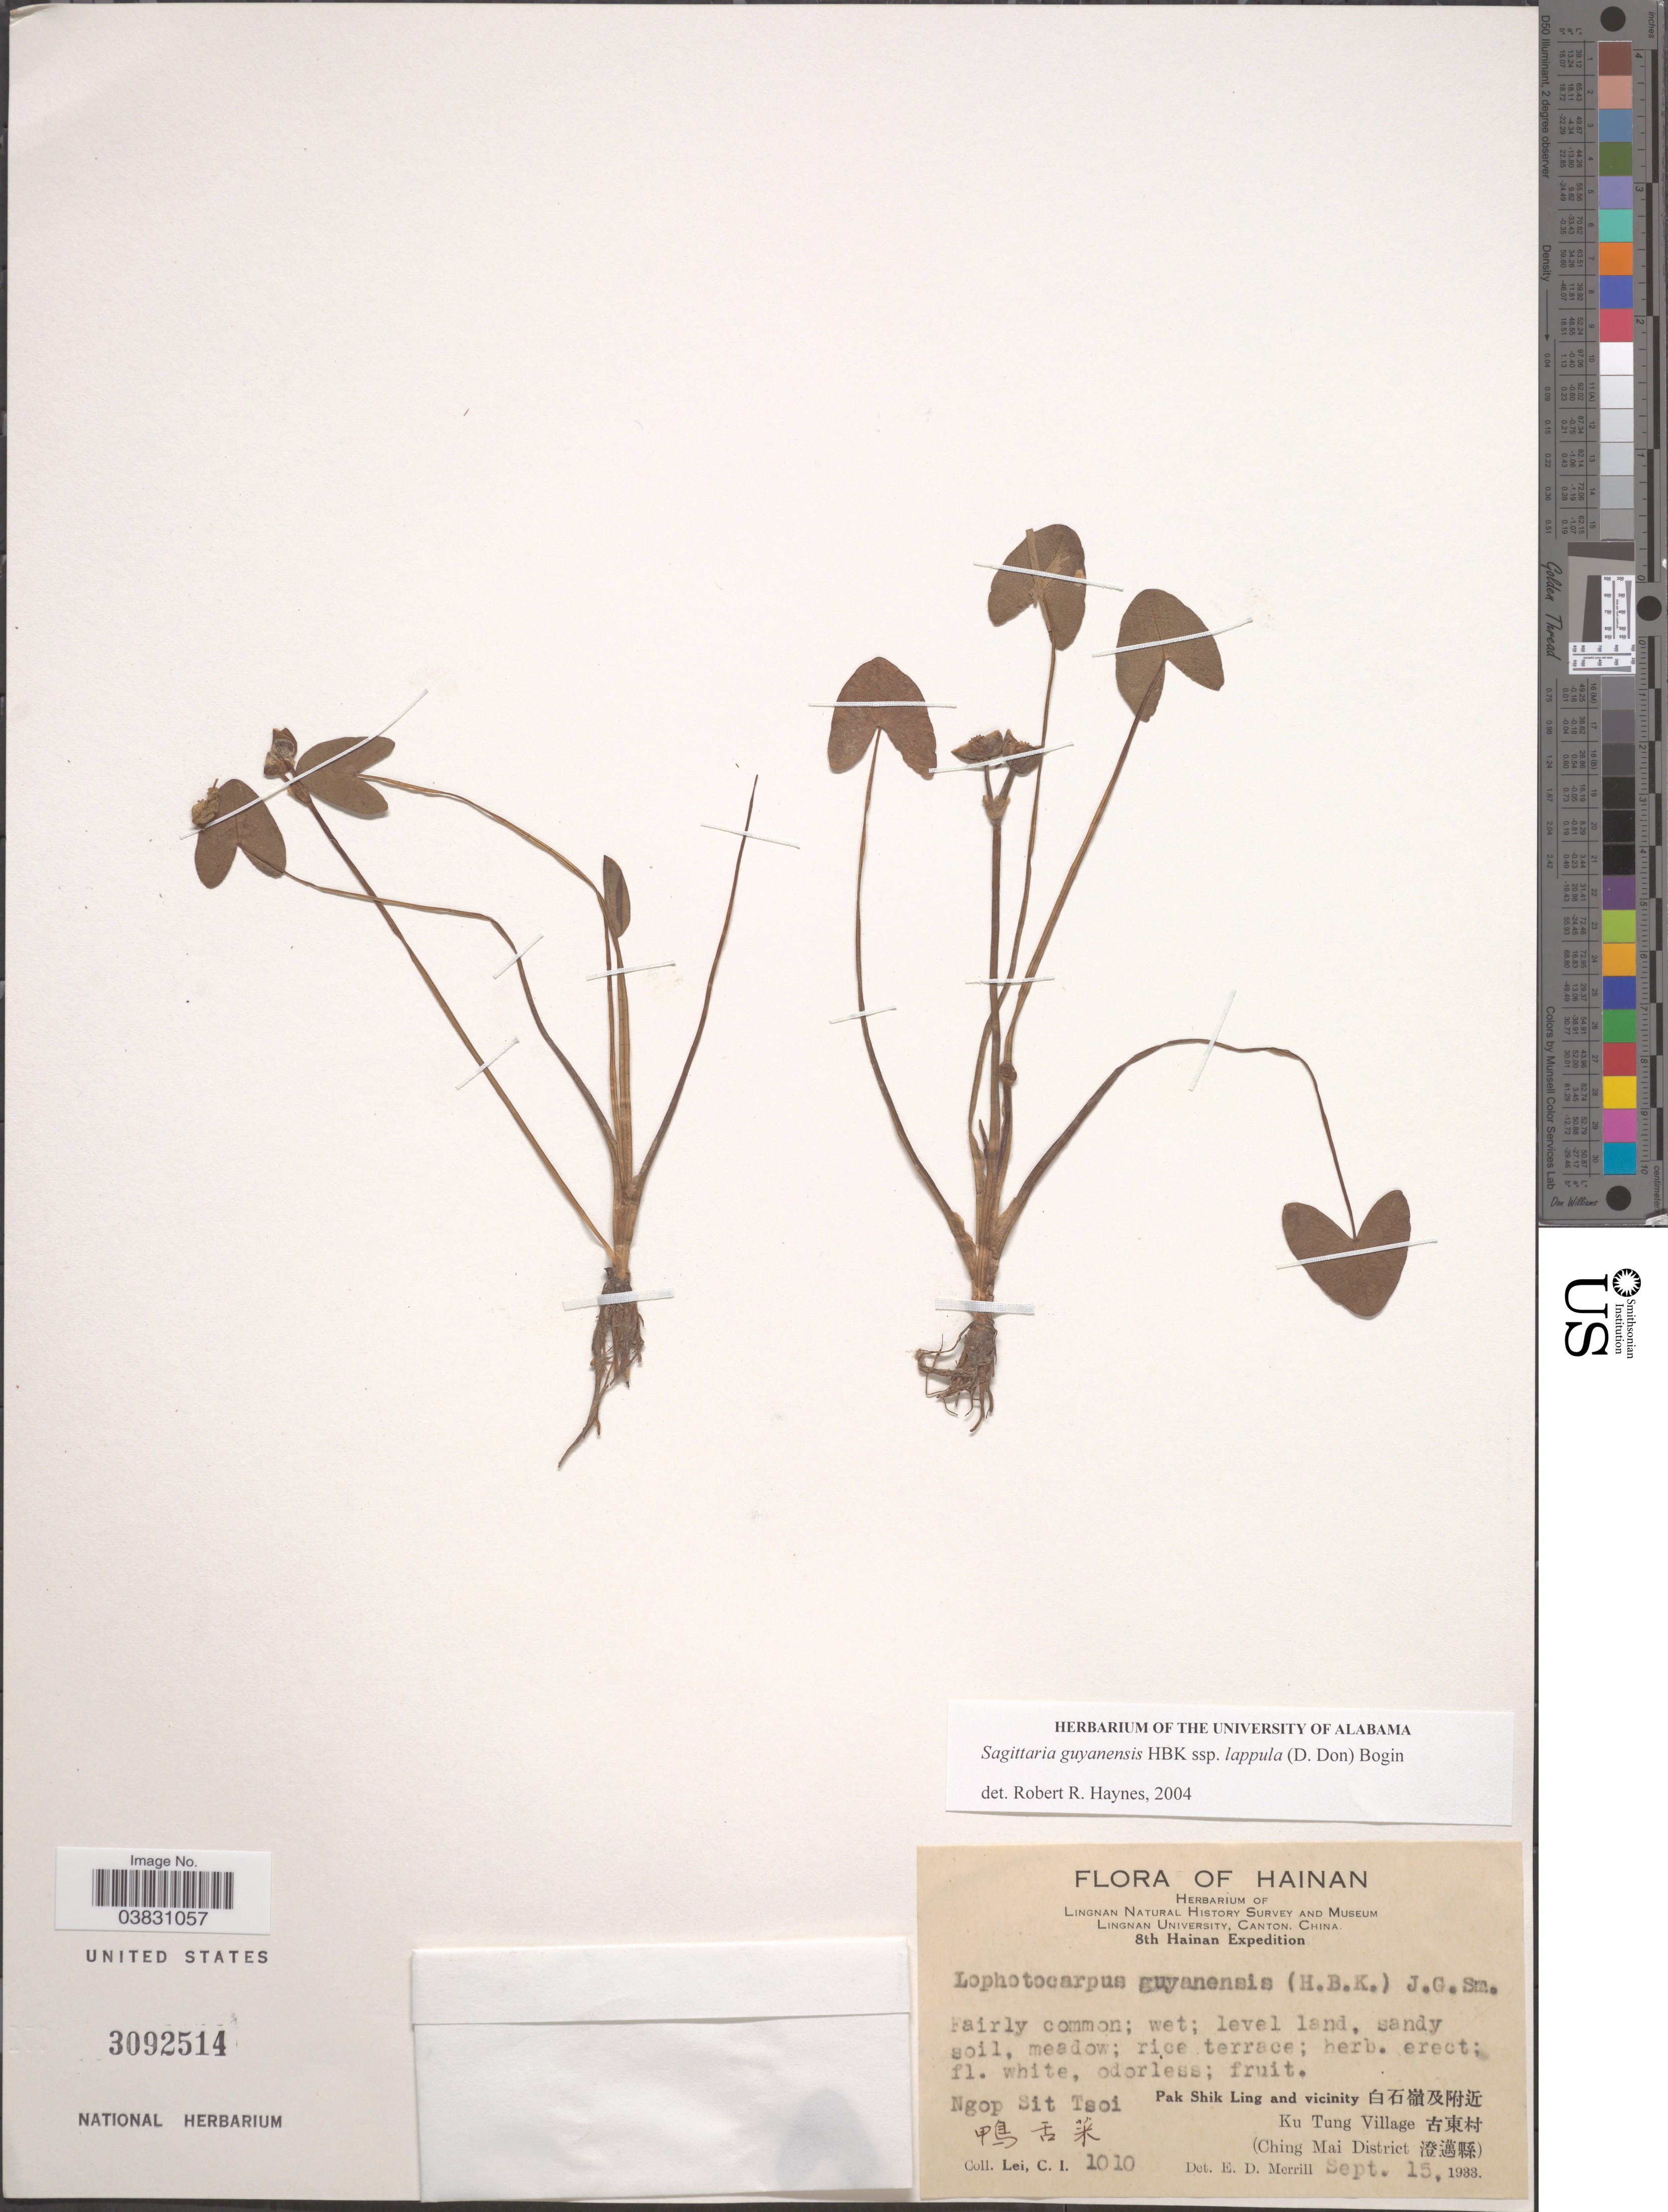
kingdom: Plantae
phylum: Tracheophyta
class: Liliopsida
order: Alismatales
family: Alismataceae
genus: Sagittaria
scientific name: Sagittaria guayanensis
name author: Kunth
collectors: C. I. Lei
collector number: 1010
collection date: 1933-09-15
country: China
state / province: Hainan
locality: Ngop Sit Tsoi. Pak Shik Ling and vicinity X. Ku Tung Village X. (Ching Mai District X).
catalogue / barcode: US 3092514